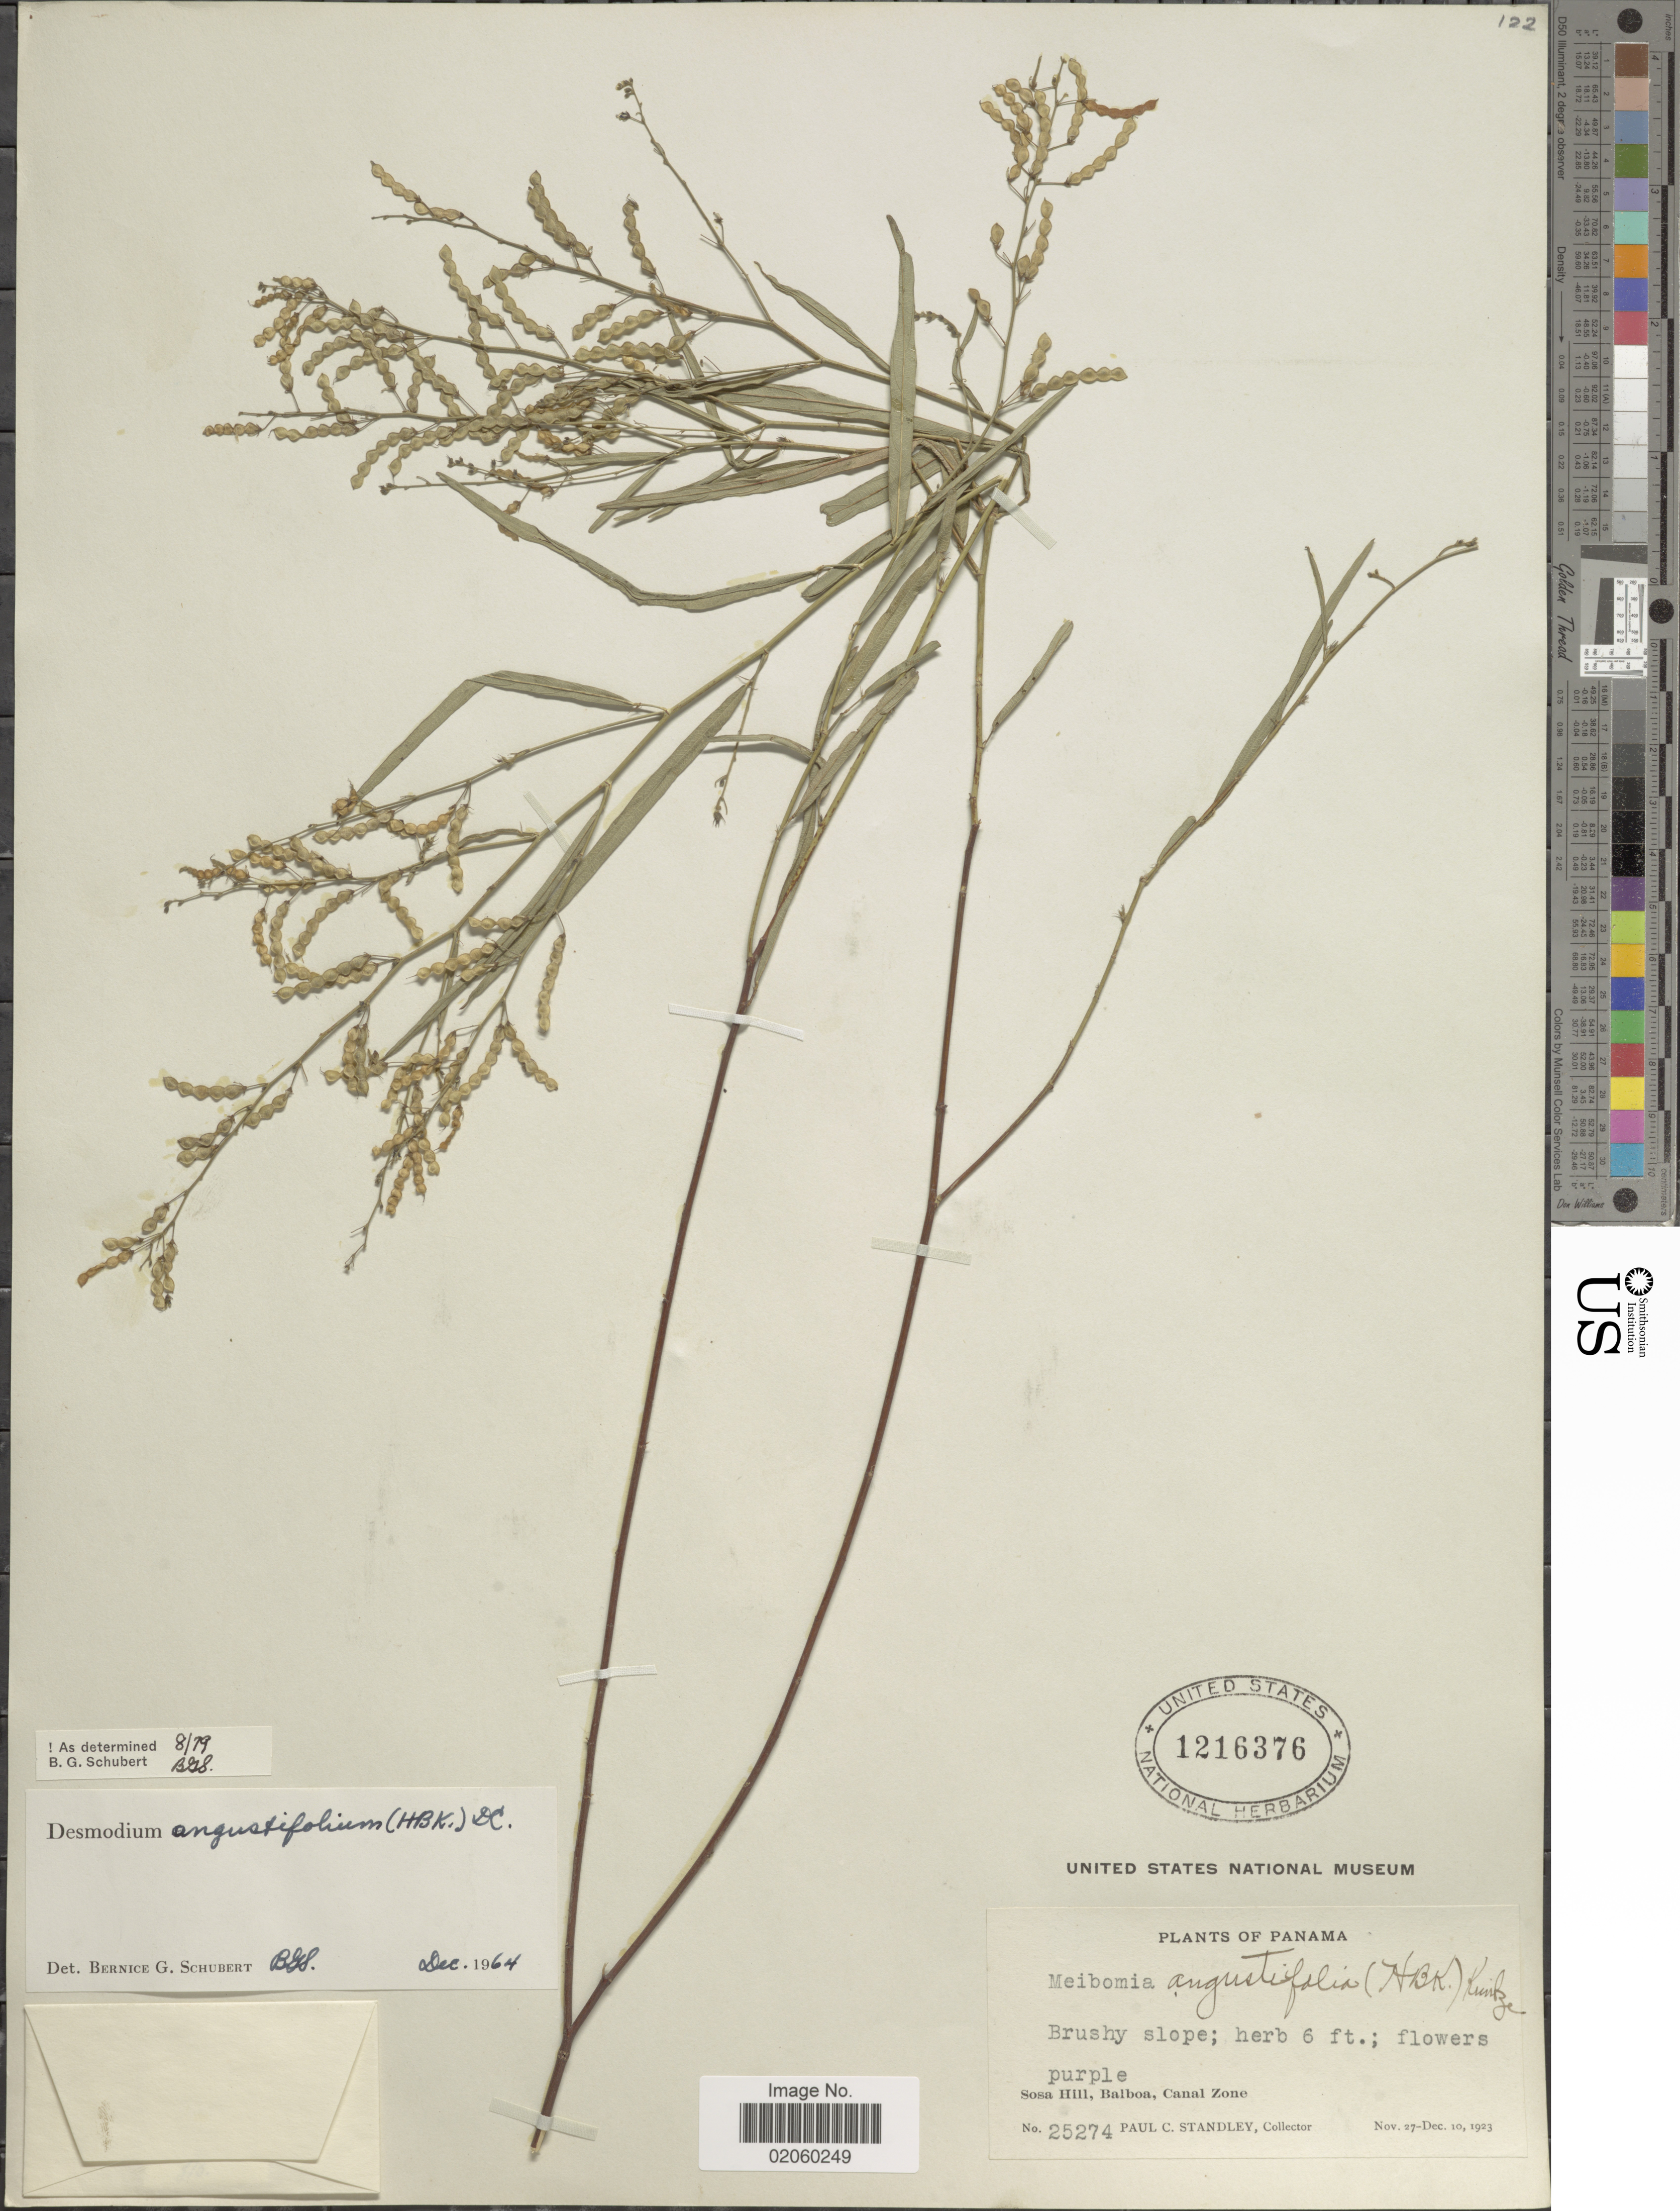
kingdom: Plantae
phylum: Tracheophyta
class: Magnoliopsida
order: Fabales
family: Fabaceae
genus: Desmodium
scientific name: Desmodium angustifolium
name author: (Kunth) DC.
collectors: P. C. Standley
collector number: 25274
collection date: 1923-11-27/1923-12-10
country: Panama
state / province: Colón / Panamá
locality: Sosa Hill, Balboa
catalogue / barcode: US 1216376